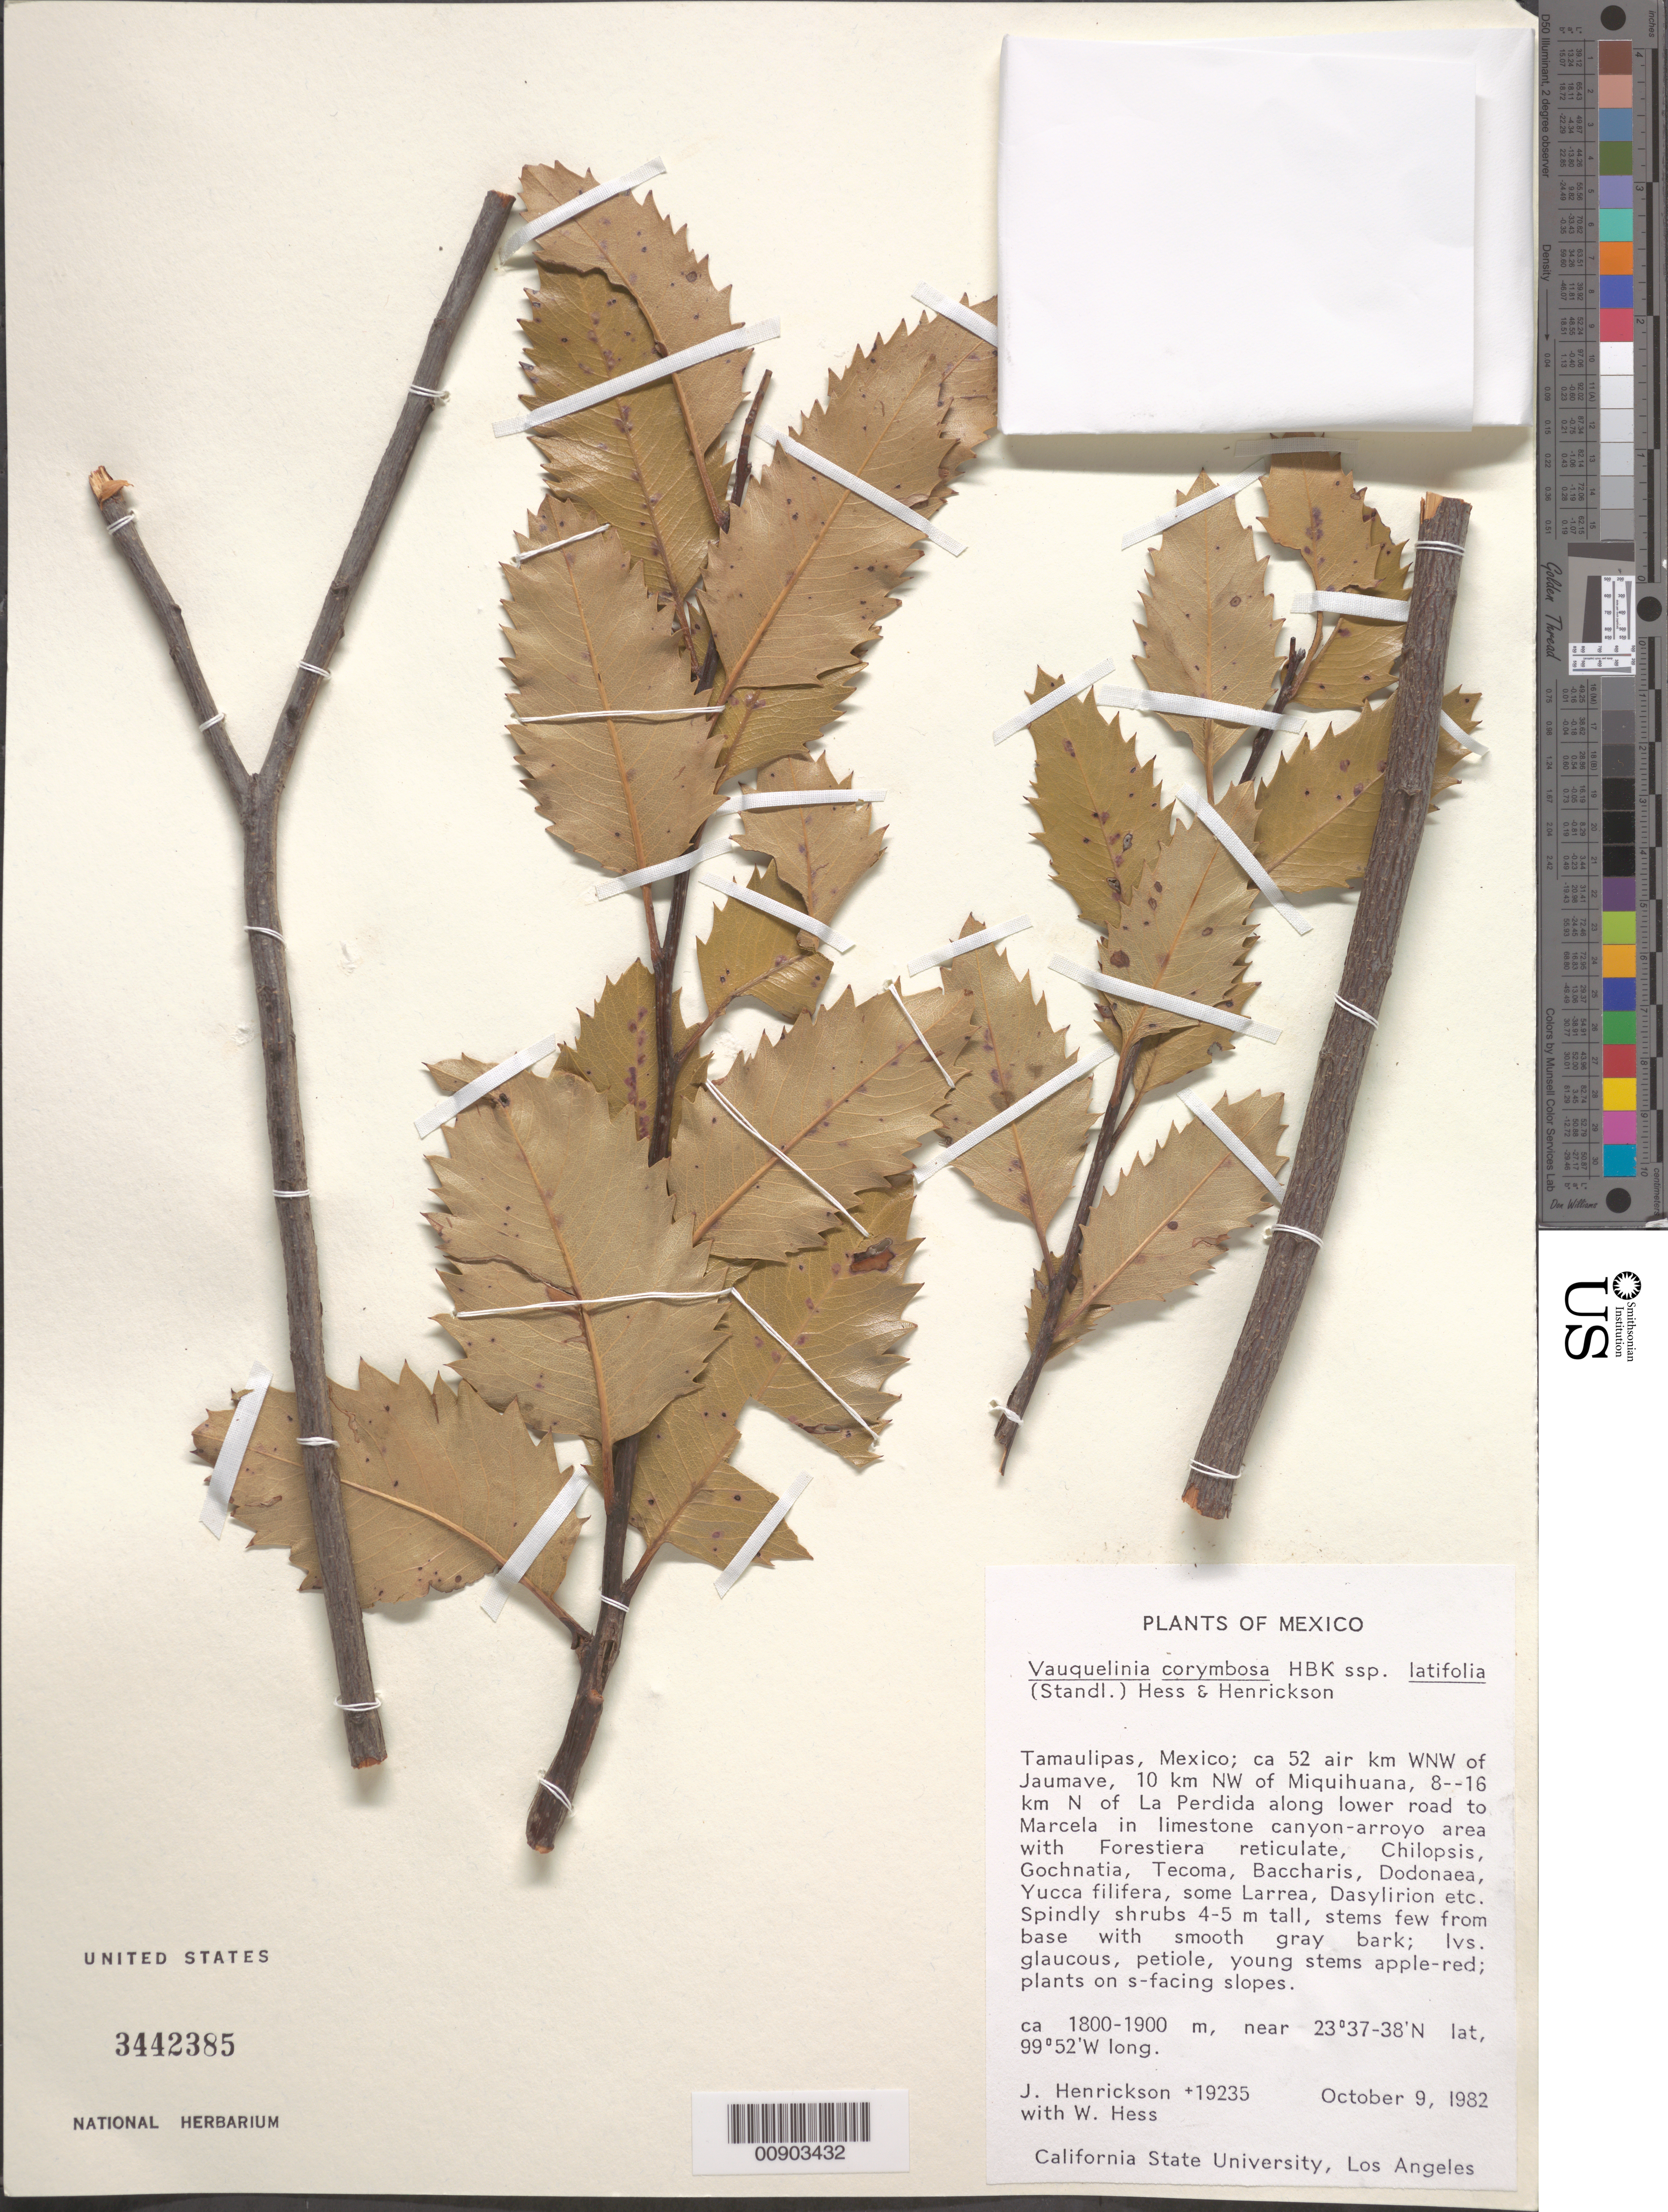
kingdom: Plantae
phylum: Tracheophyta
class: Magnoliopsida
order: Rosales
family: Rosaceae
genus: Vauquelinia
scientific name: Vauquelinia corymbosa subsp. latifolia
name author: Corrêa ex Humb. & Bonpl.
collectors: J. Henrickson & W. Hess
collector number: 19235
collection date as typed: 09 Oct 1982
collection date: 1982-10-09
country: Mexico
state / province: Tamaulipas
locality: Tamaulipas, ca. 52 air km. WNW of Jaumave, 10 km. NW of Miquihuana, 8-16 km N of La Perdida along lower road to Marcela.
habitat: Plants on S-facing slopes. In limestone canyon-arroyo area w/ Forestiera reticulate, Chilopsis, Gochnatia, Tecoma, ..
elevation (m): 1900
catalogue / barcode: US 3442385